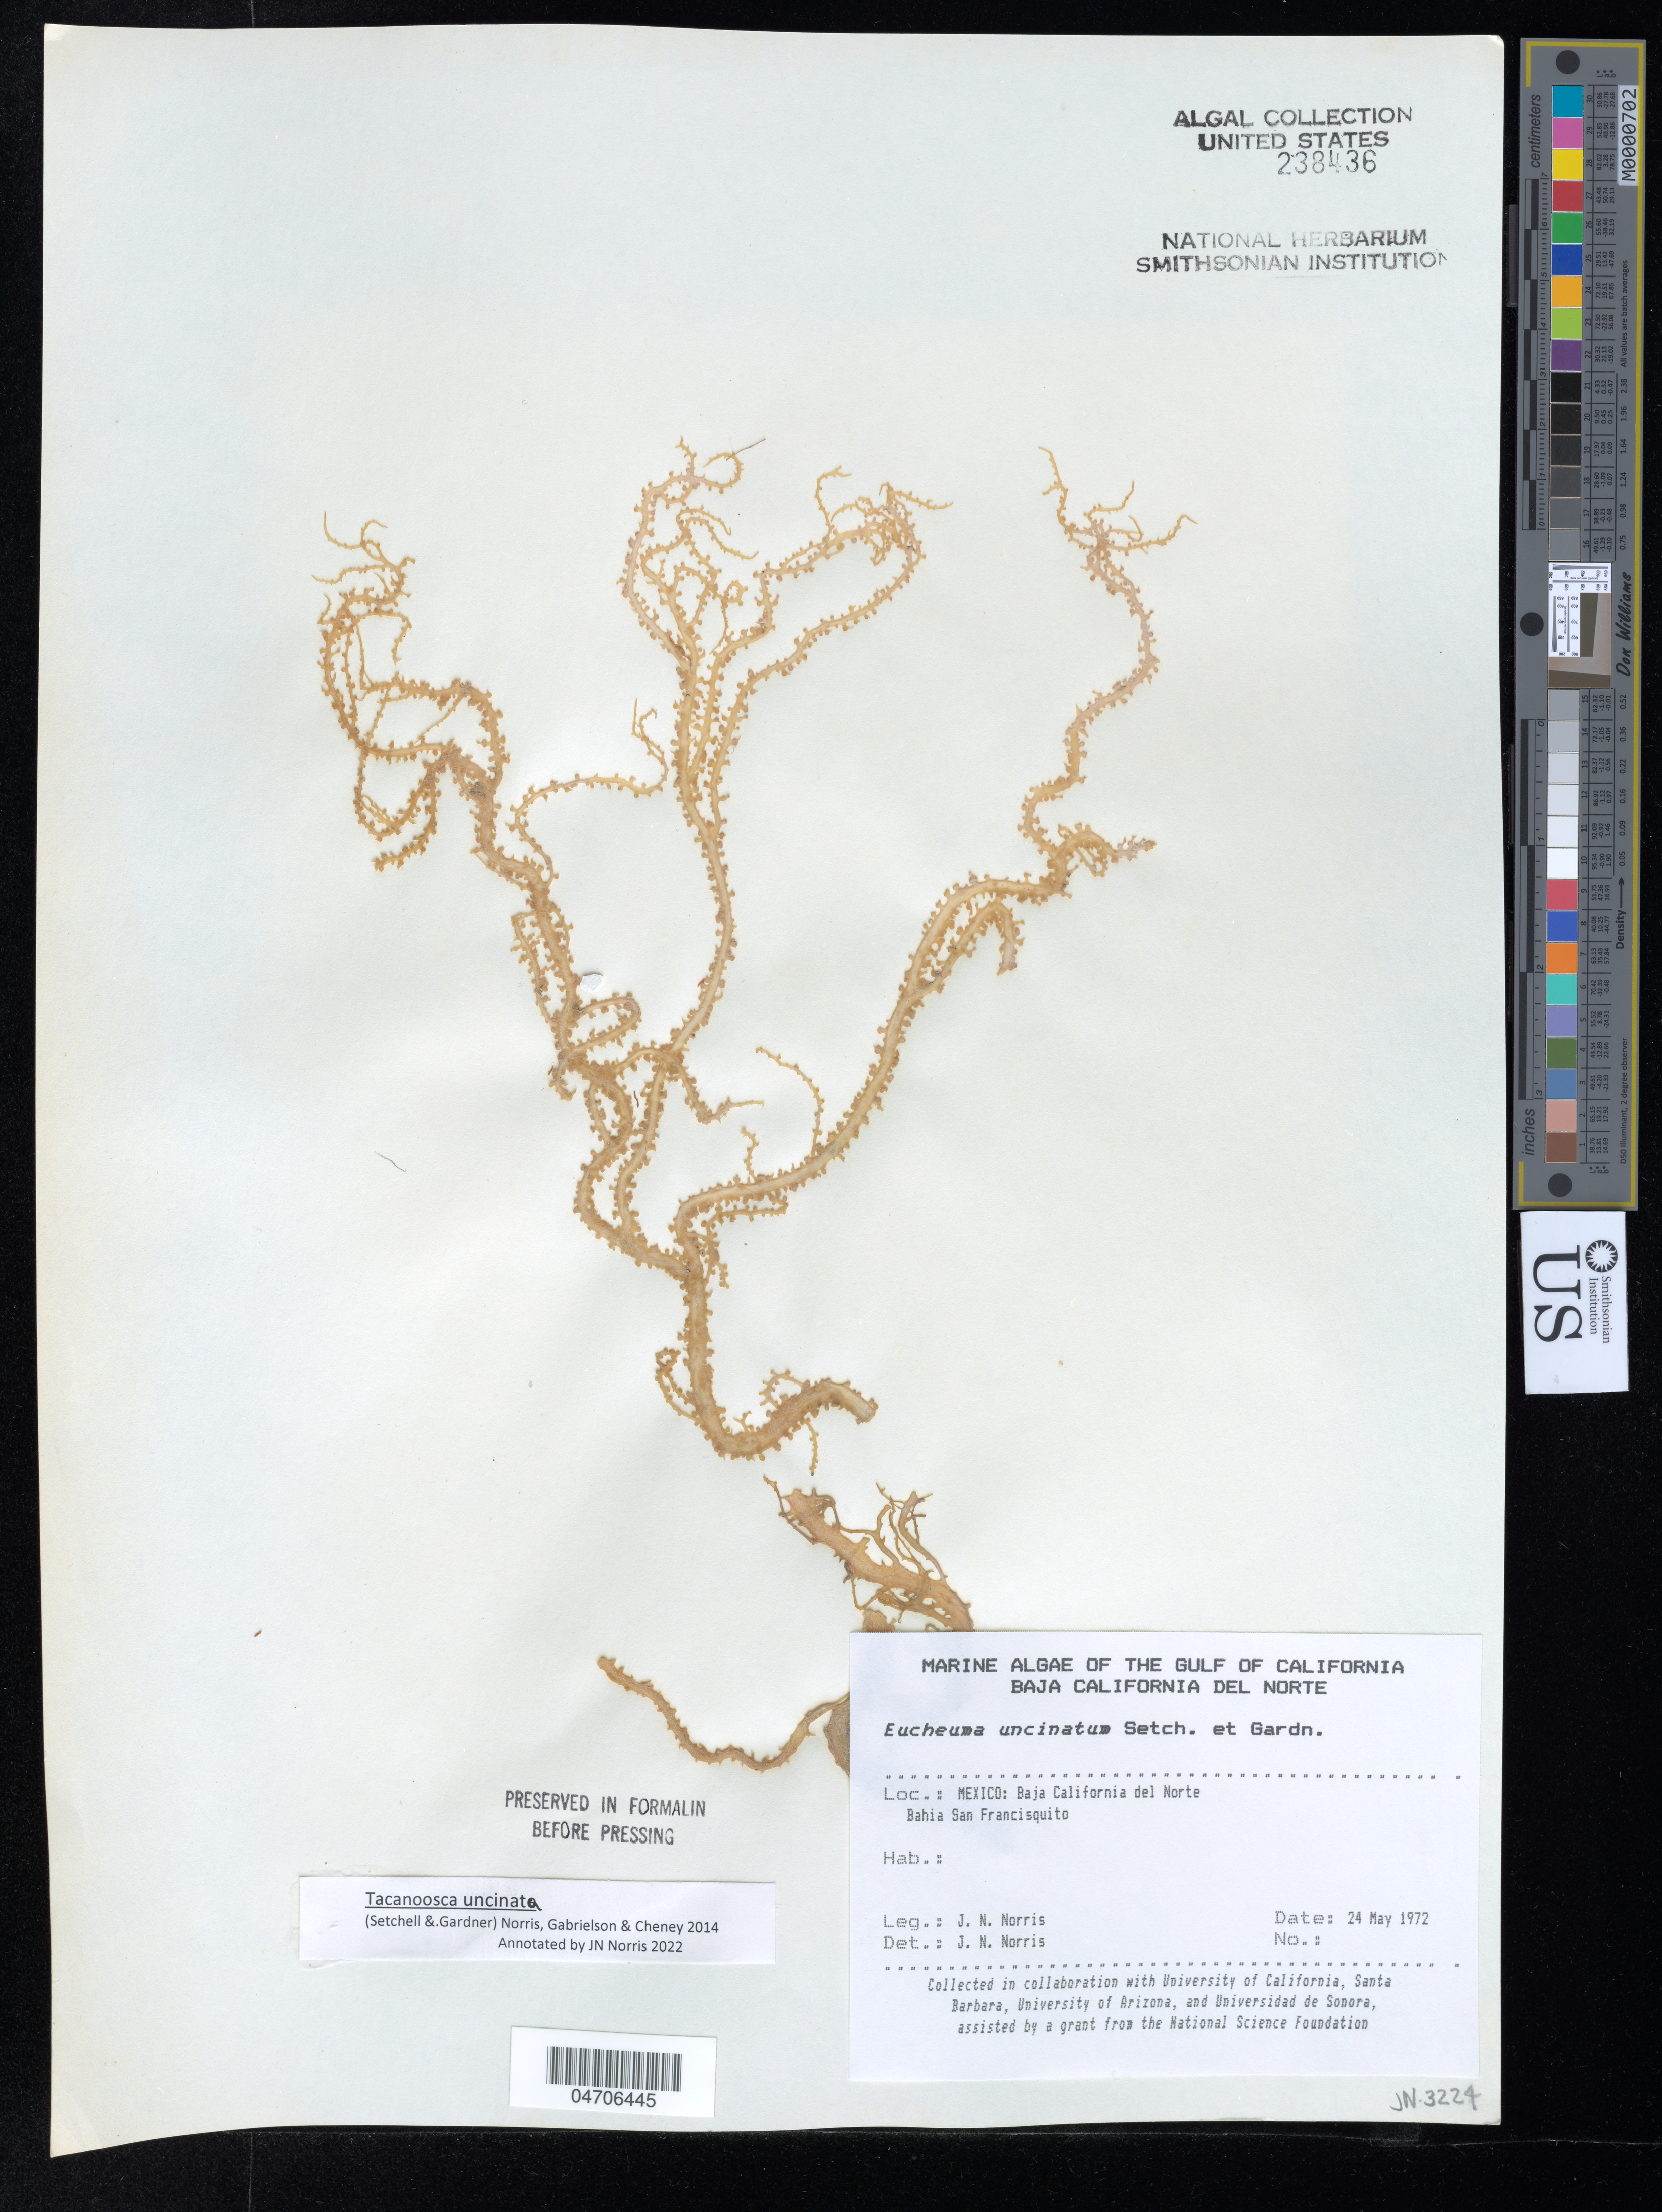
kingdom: Plantae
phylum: Rhodophyta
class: Florideophyceae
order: Gigartinales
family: Solieriaceae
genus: Tacanoosca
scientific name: Tacanoosca uncinata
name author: (Setchell & N.L. Gardner) J.N. Norris et al.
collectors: J. Norris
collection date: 1972-05-24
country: Mexico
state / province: Baja California Norte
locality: Bahia San Franciscquito.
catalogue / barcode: US 238436